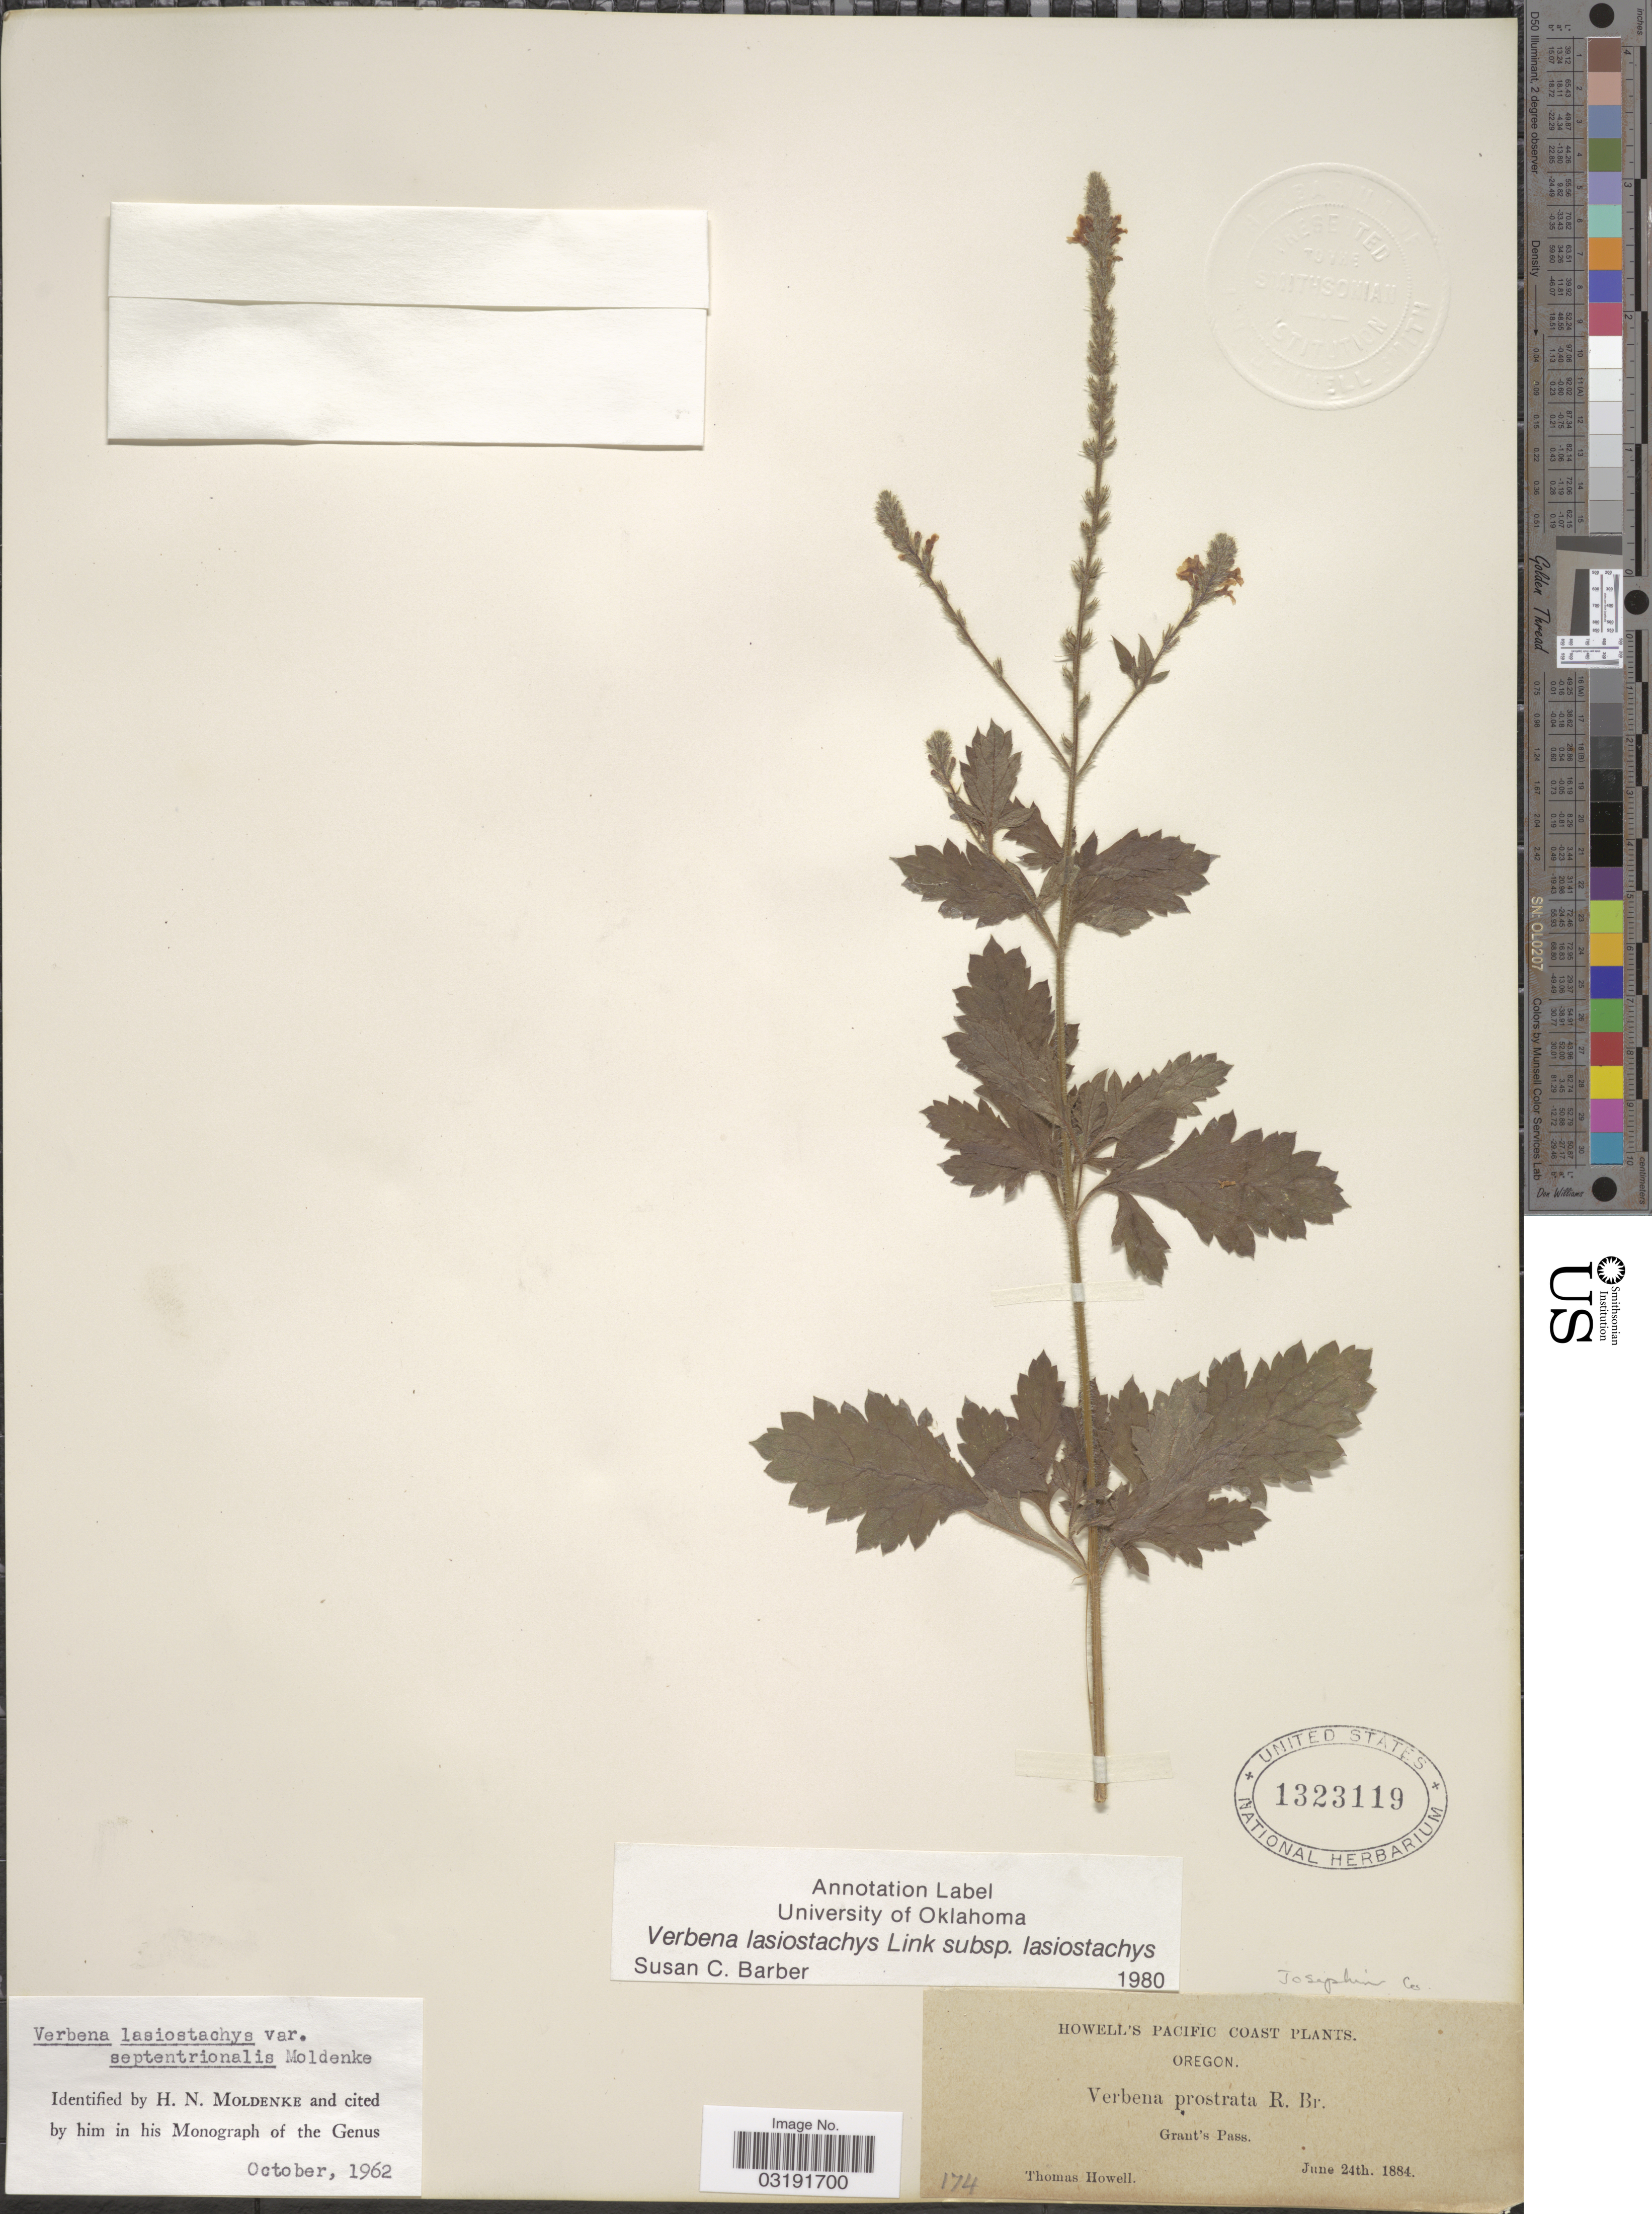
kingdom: Plantae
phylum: Tracheophyta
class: Magnoliopsida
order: Lamiales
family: Verbenaceae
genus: Verbena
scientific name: Verbena lasiostachys var. lasiostachys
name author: Link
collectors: T. Howell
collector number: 174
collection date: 1884-06-24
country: United States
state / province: Oregon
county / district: Josephine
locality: Pacific Coast. Grant's Pass. Josephine Co.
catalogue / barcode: US 1323119